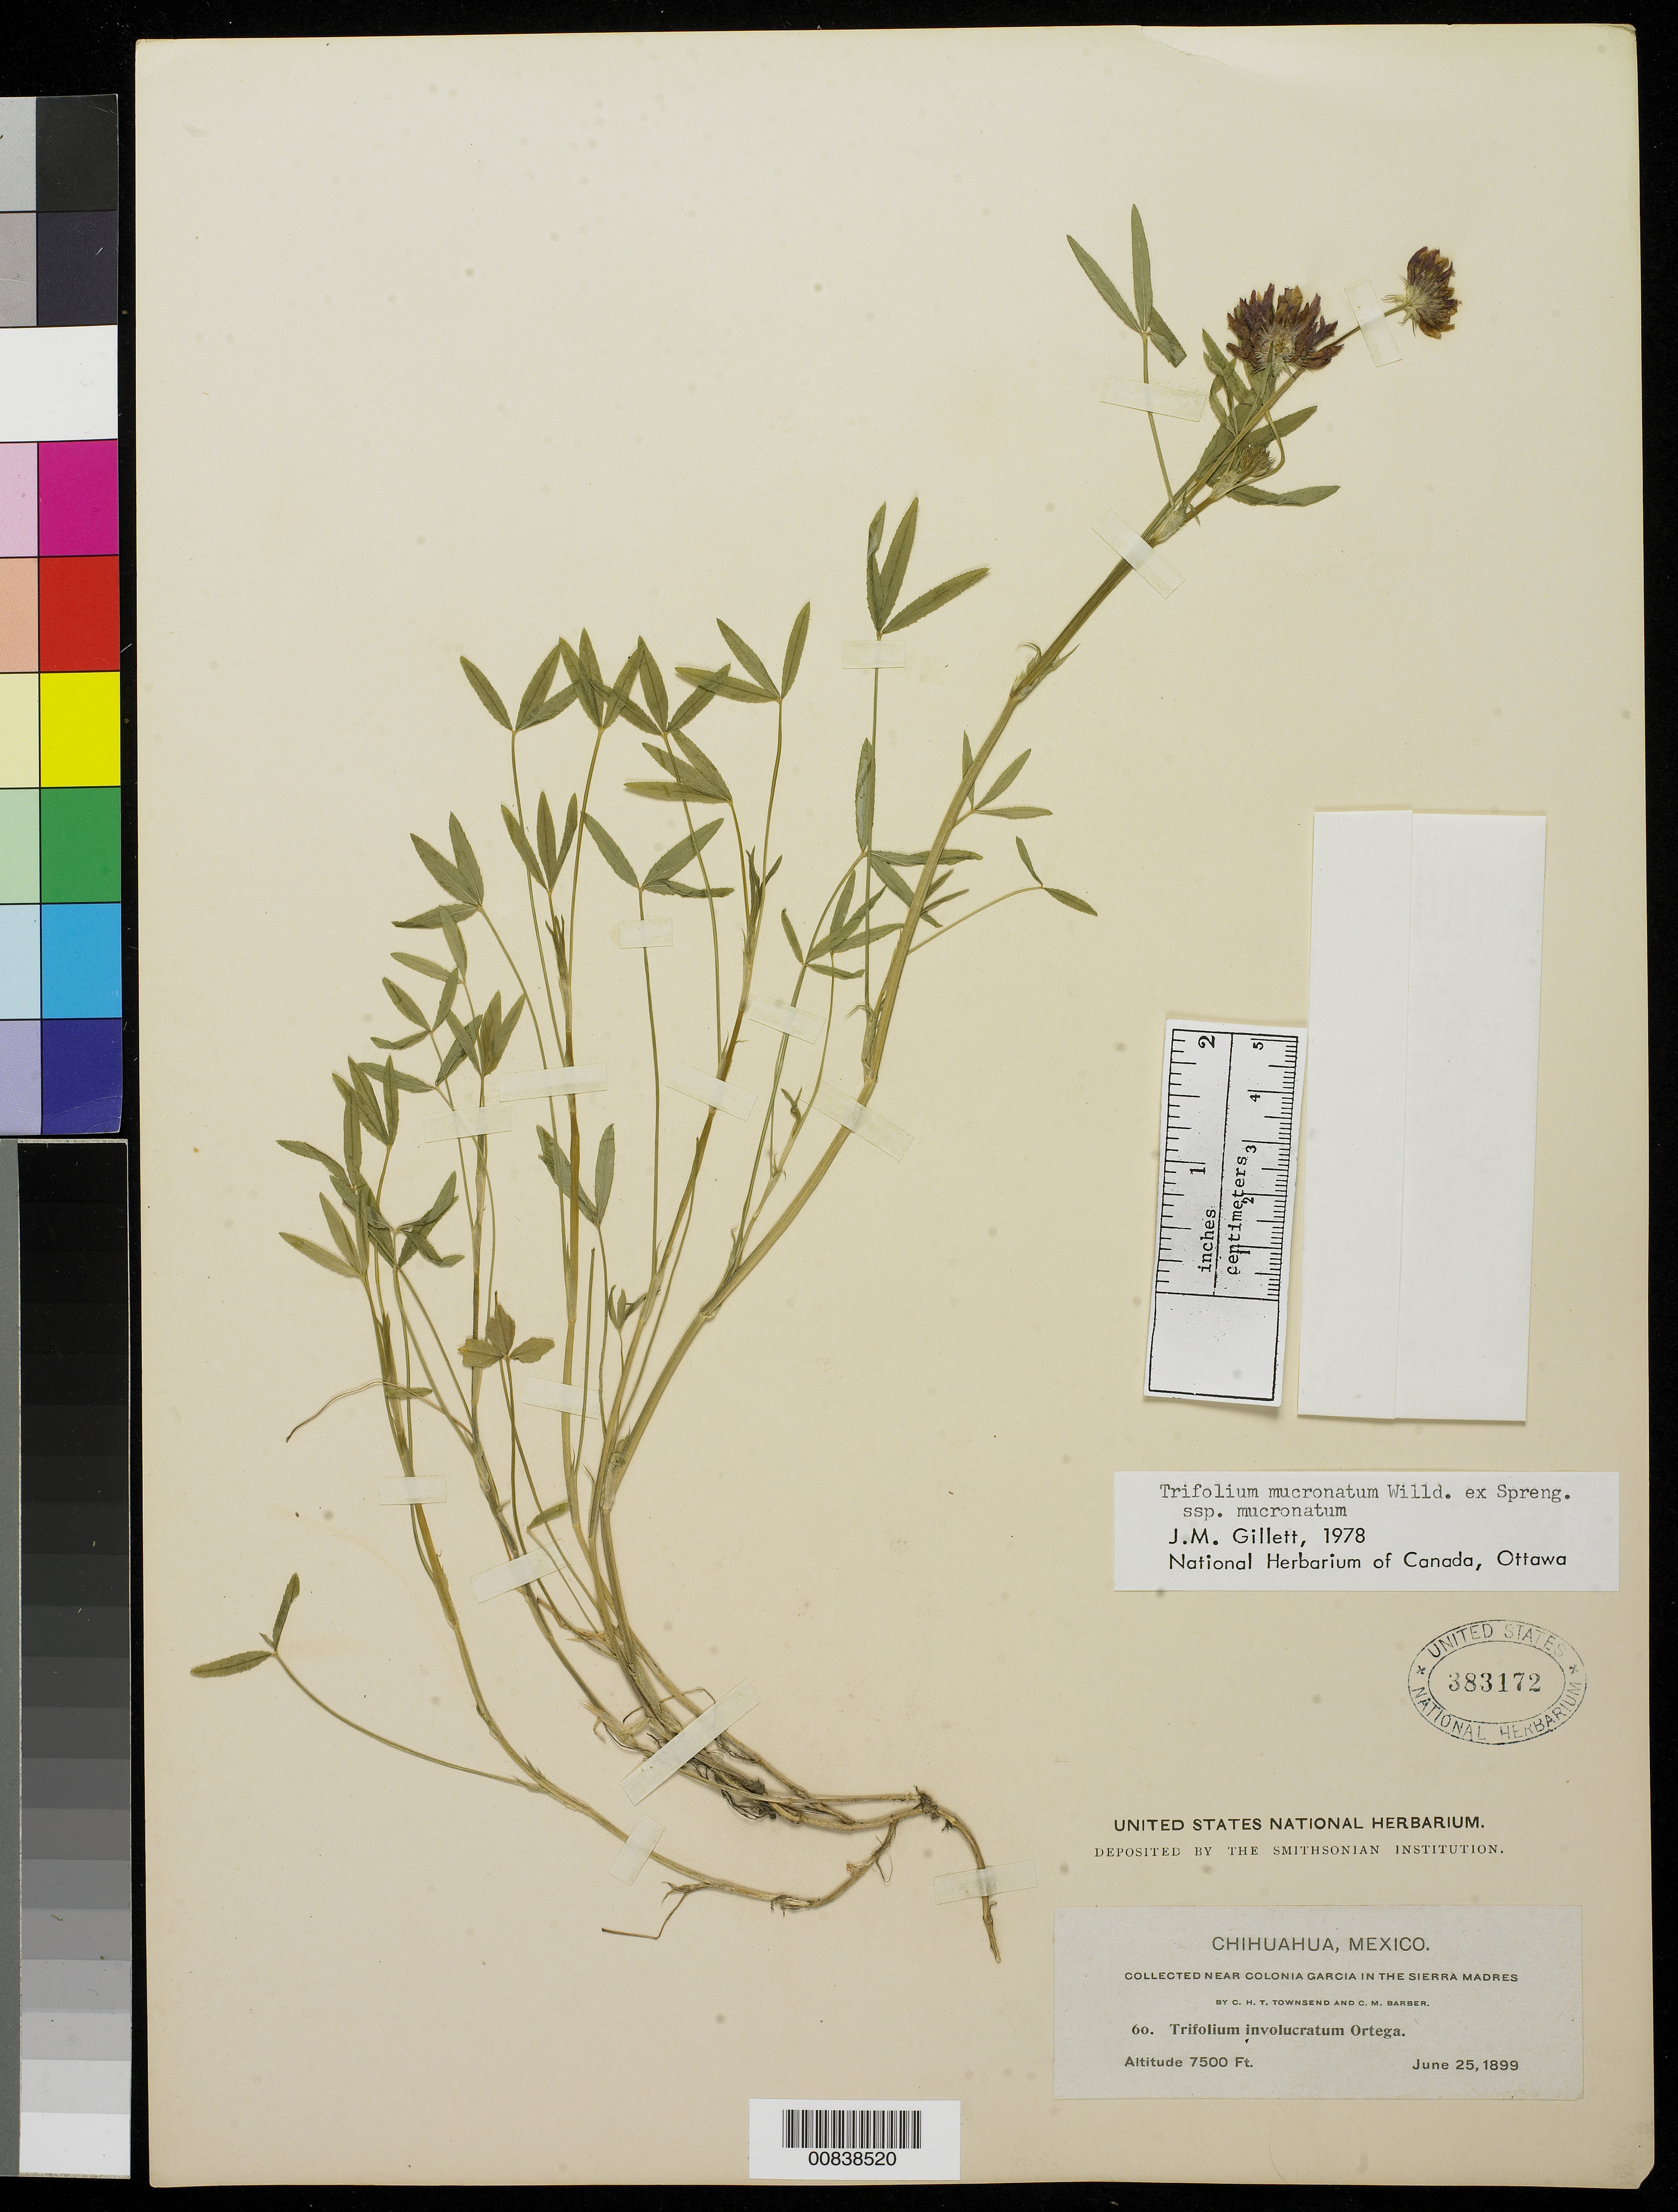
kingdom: Plantae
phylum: Tracheophyta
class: Magnoliopsida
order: Fabales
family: Fabaceae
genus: Trifolium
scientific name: Trifolium mucronatum subsp. mucronatum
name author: Willd. ex Spreng.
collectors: C. H. T. Townsend & C. Barber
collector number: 60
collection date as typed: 25 Jun 1899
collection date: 1899-06-25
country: Mexico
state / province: Chihuahua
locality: Near Colonia García in the Sierra Madre.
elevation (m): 2286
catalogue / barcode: US 383172